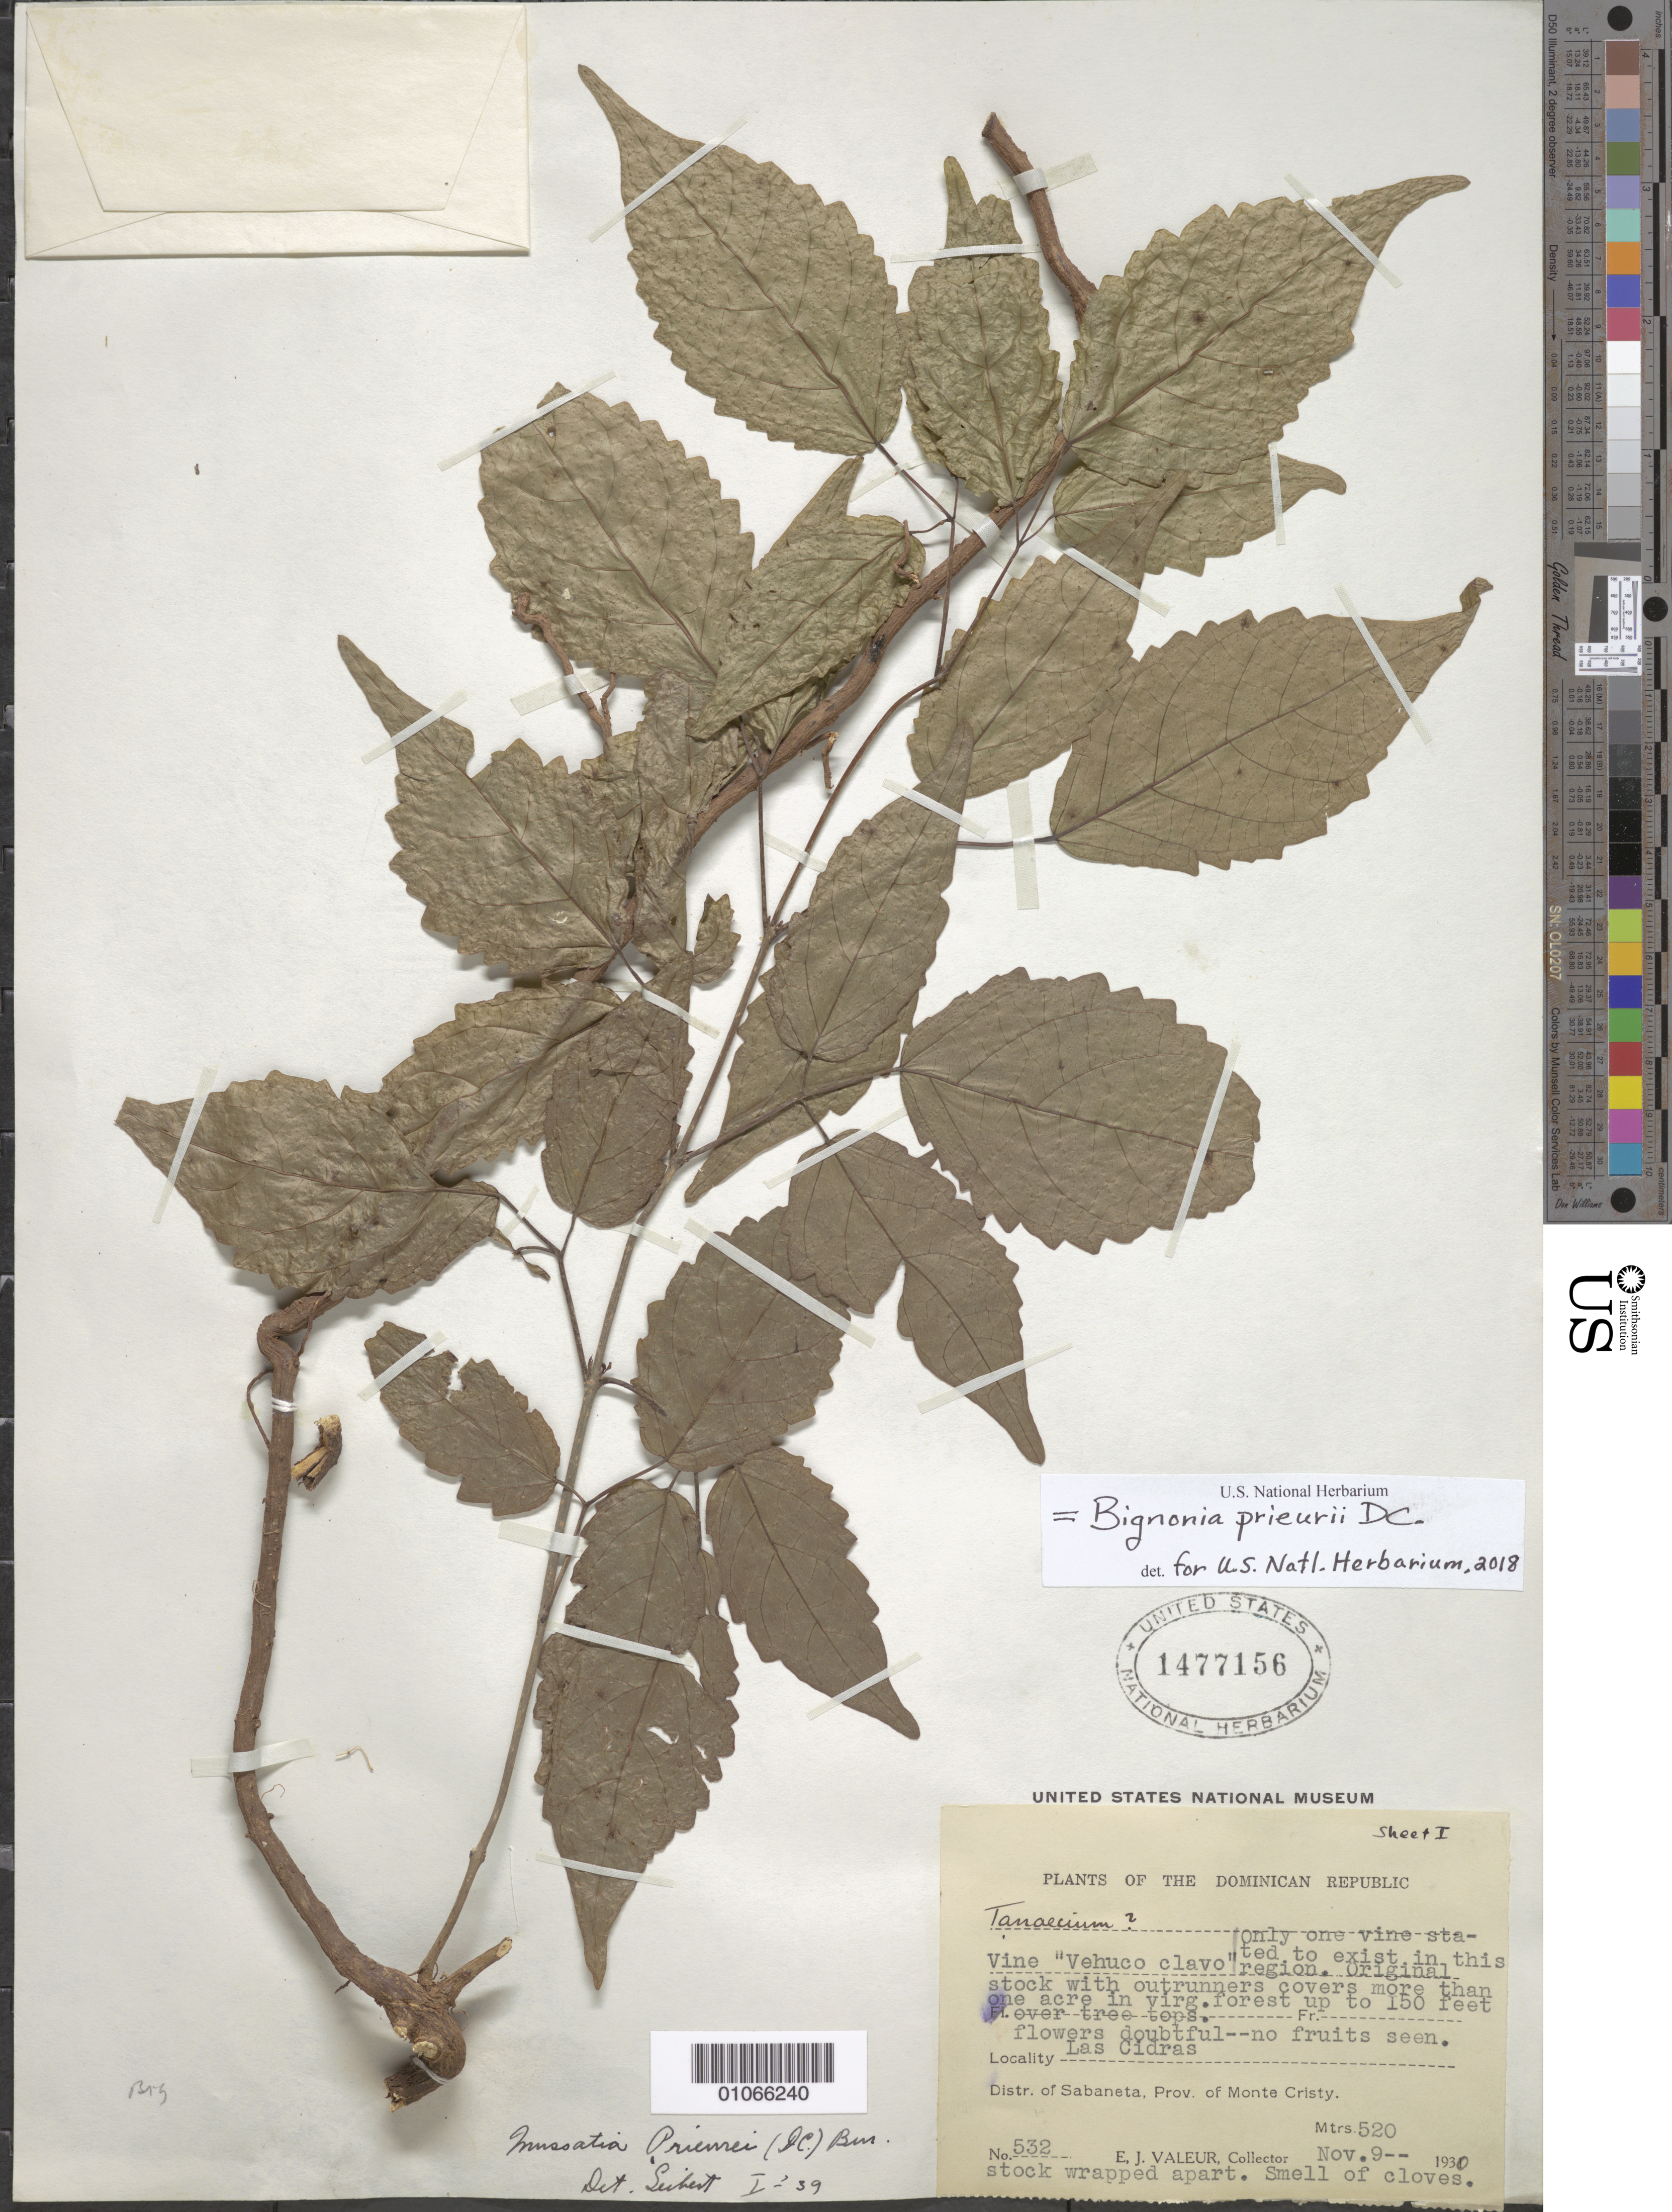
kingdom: Plantae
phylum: Tracheophyta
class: Magnoliopsida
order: Lamiales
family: Bignoniaceae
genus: Bignonia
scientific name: Bignonia prieurei DC. ex Seem., nom. illeg. hom.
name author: DC. ex Seem.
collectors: E. Valeur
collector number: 532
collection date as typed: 09 Nov 1930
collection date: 1930-11-09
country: Dominican Republic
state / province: Santo Domingo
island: Hispaniola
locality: Las Cidras.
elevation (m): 520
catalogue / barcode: US 1477156